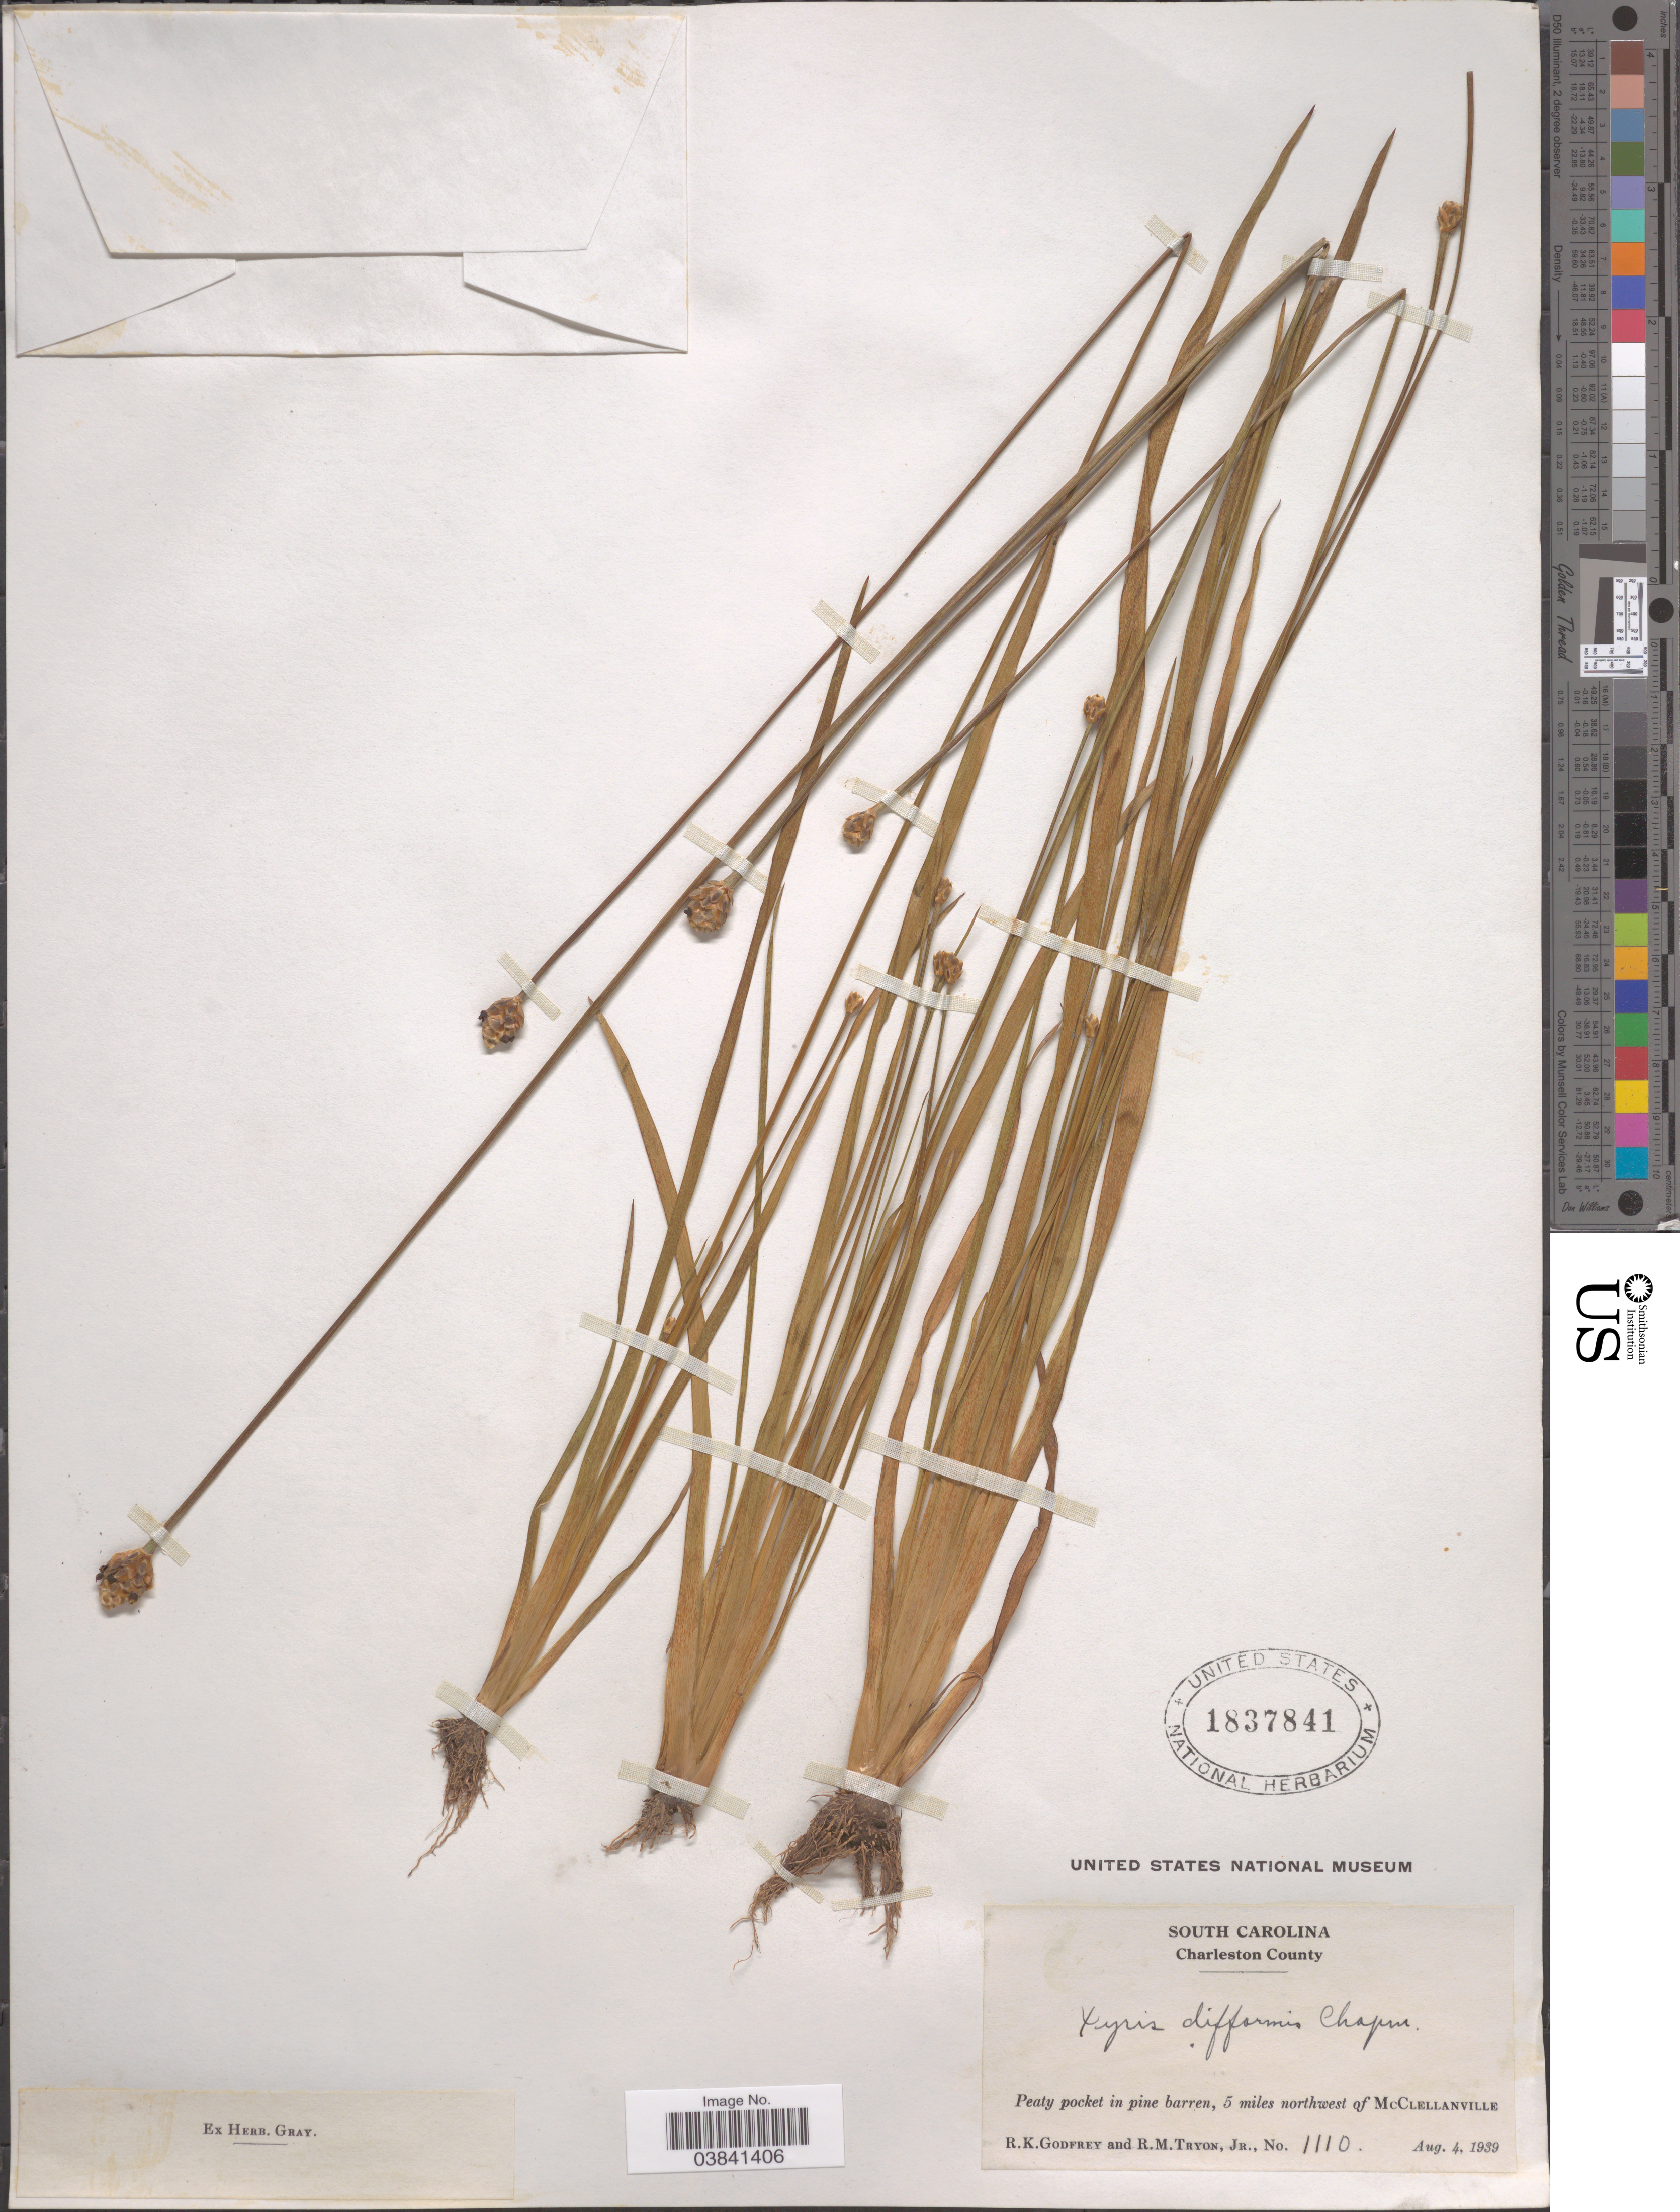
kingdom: Plantae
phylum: Tracheophyta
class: Liliopsida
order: Poales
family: Xyridaceae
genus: Xyris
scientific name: Xyris difformis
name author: Chapm.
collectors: R. K. Godfrey & R. Tryon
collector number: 1110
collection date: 1939-08-04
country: United States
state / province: South Carolina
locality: Charleston County. Peaty pocket in pine barren, 5 miles northwest of McClellanville.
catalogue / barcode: US 1837841